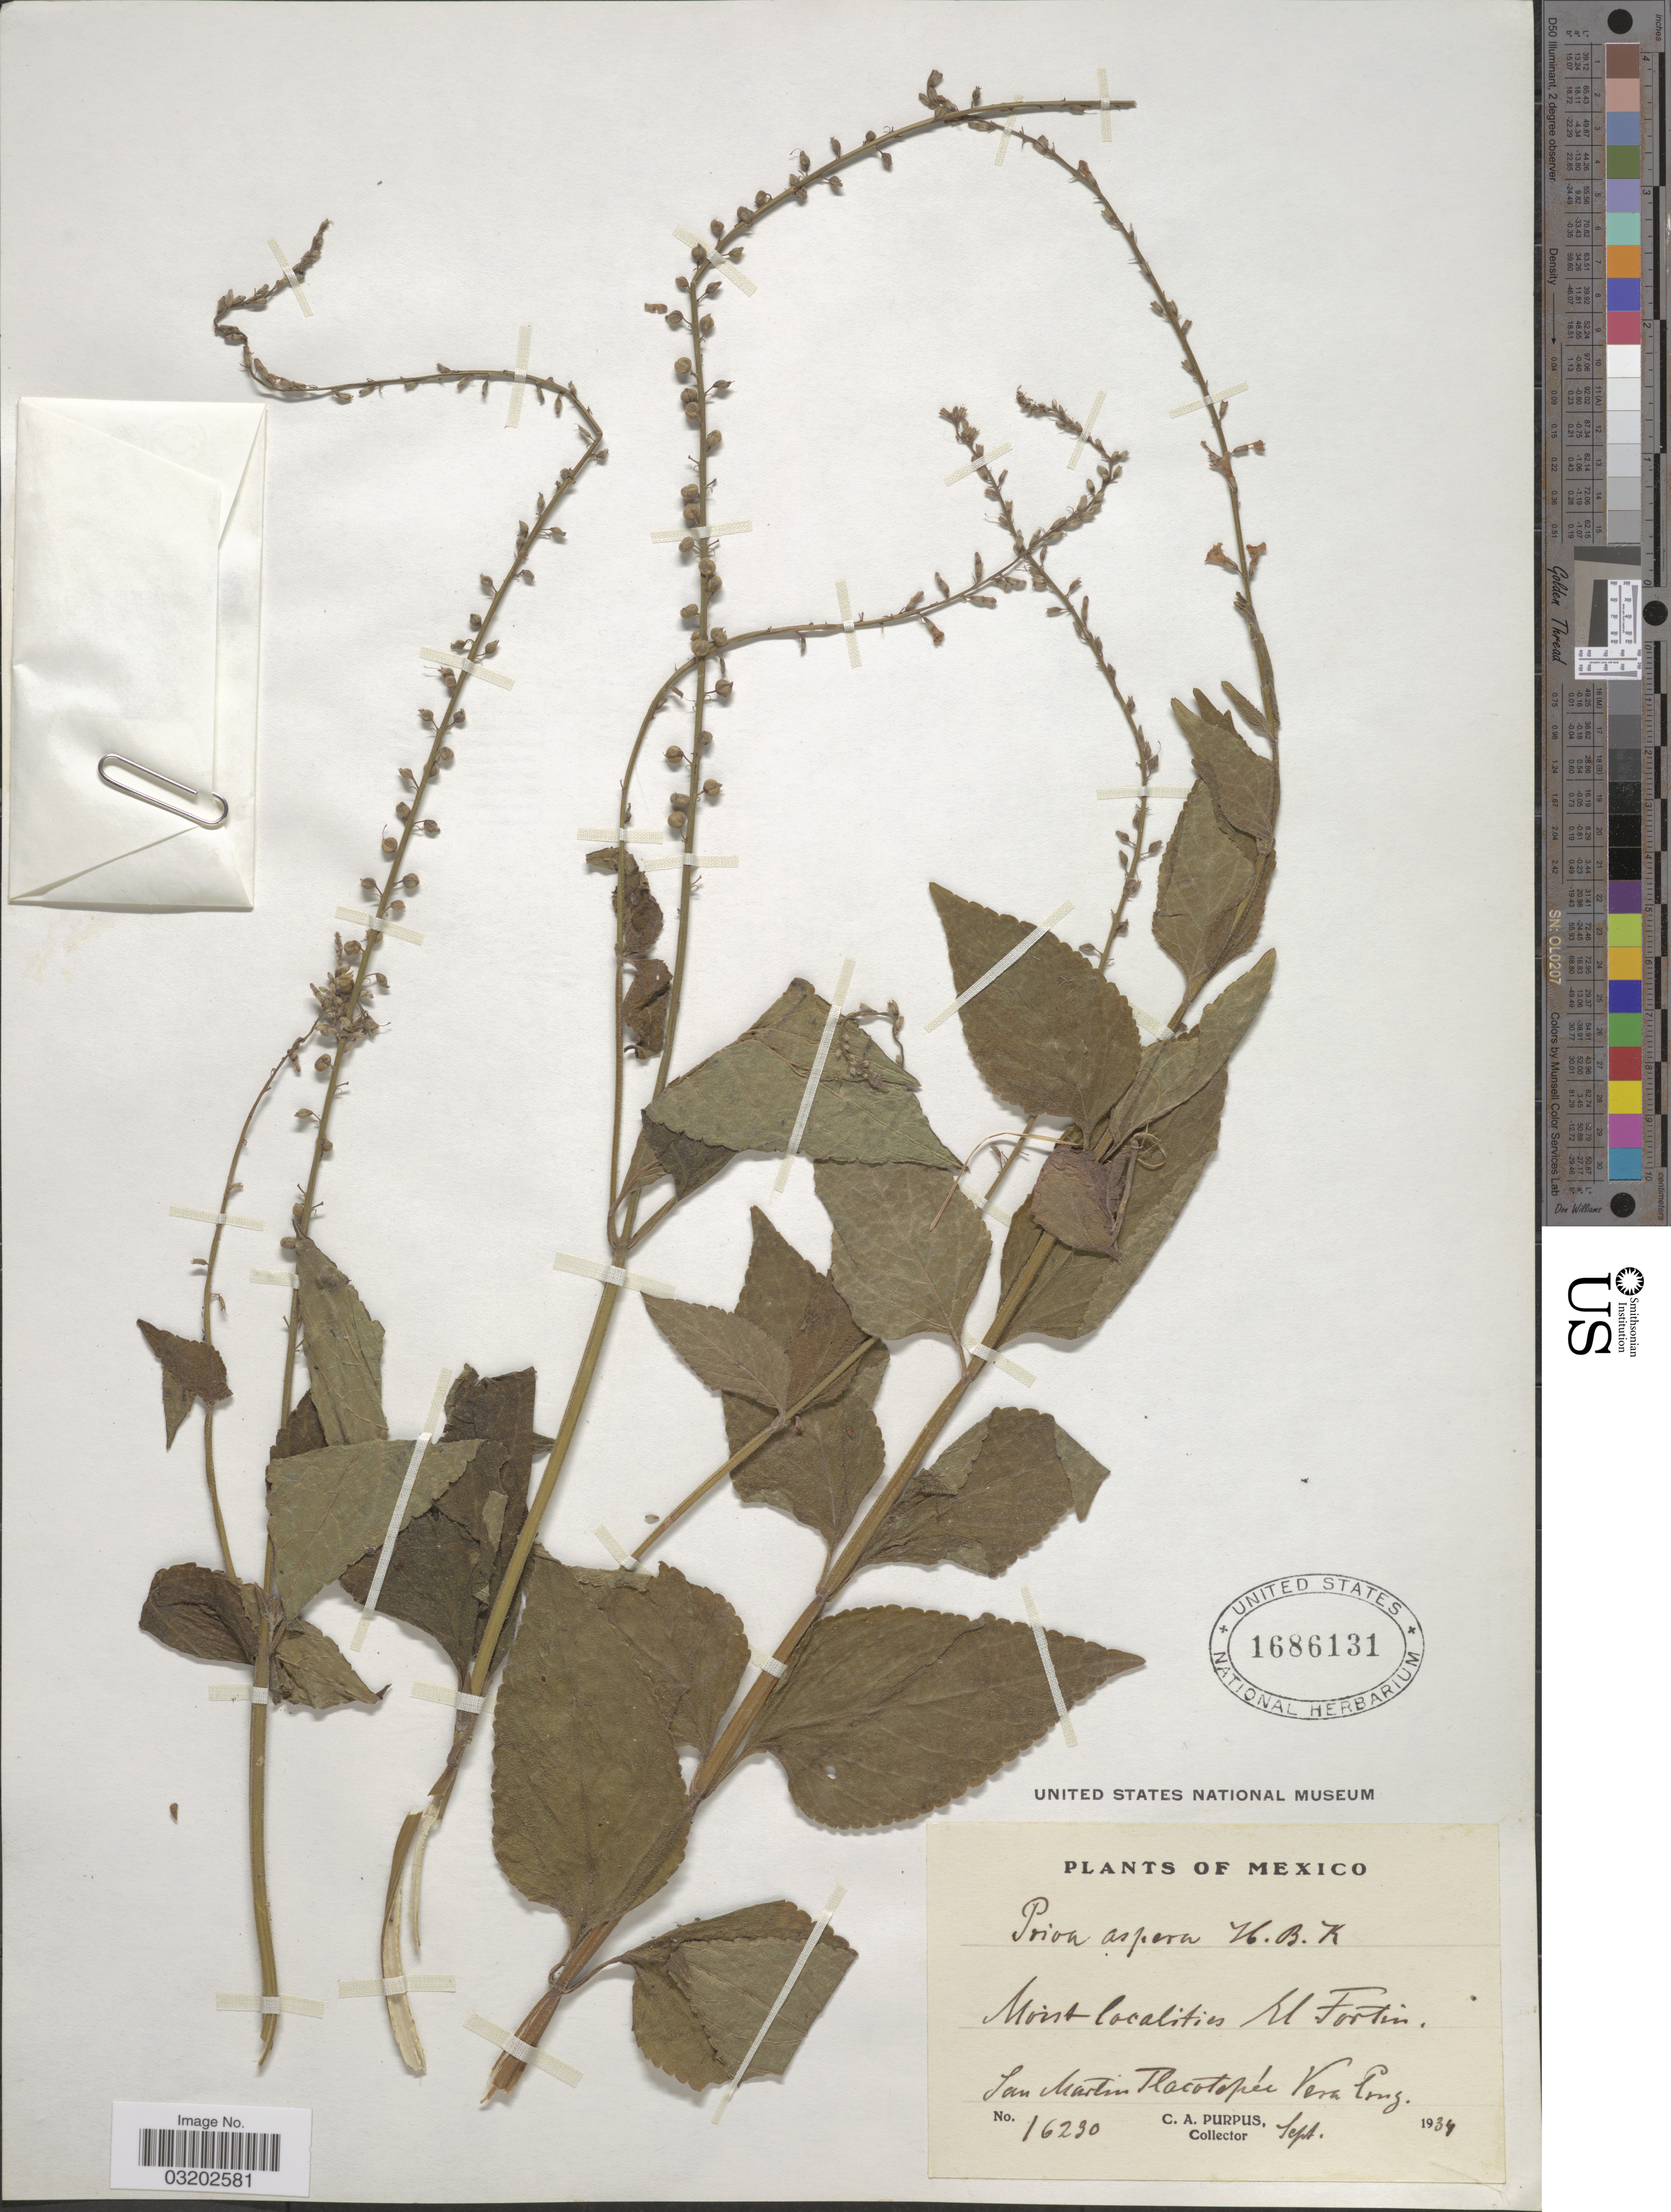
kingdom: Plantae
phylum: Tracheophyta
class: Magnoliopsida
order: Lamiales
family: Verbenaceae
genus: Priva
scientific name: Priva aspera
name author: Kunth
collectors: C. A. Purpus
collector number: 16230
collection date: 1934-09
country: Mexico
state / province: Veracruz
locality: El Fortin, San Martin Tlacotopec, Vera Cruz.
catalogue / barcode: US 1686131